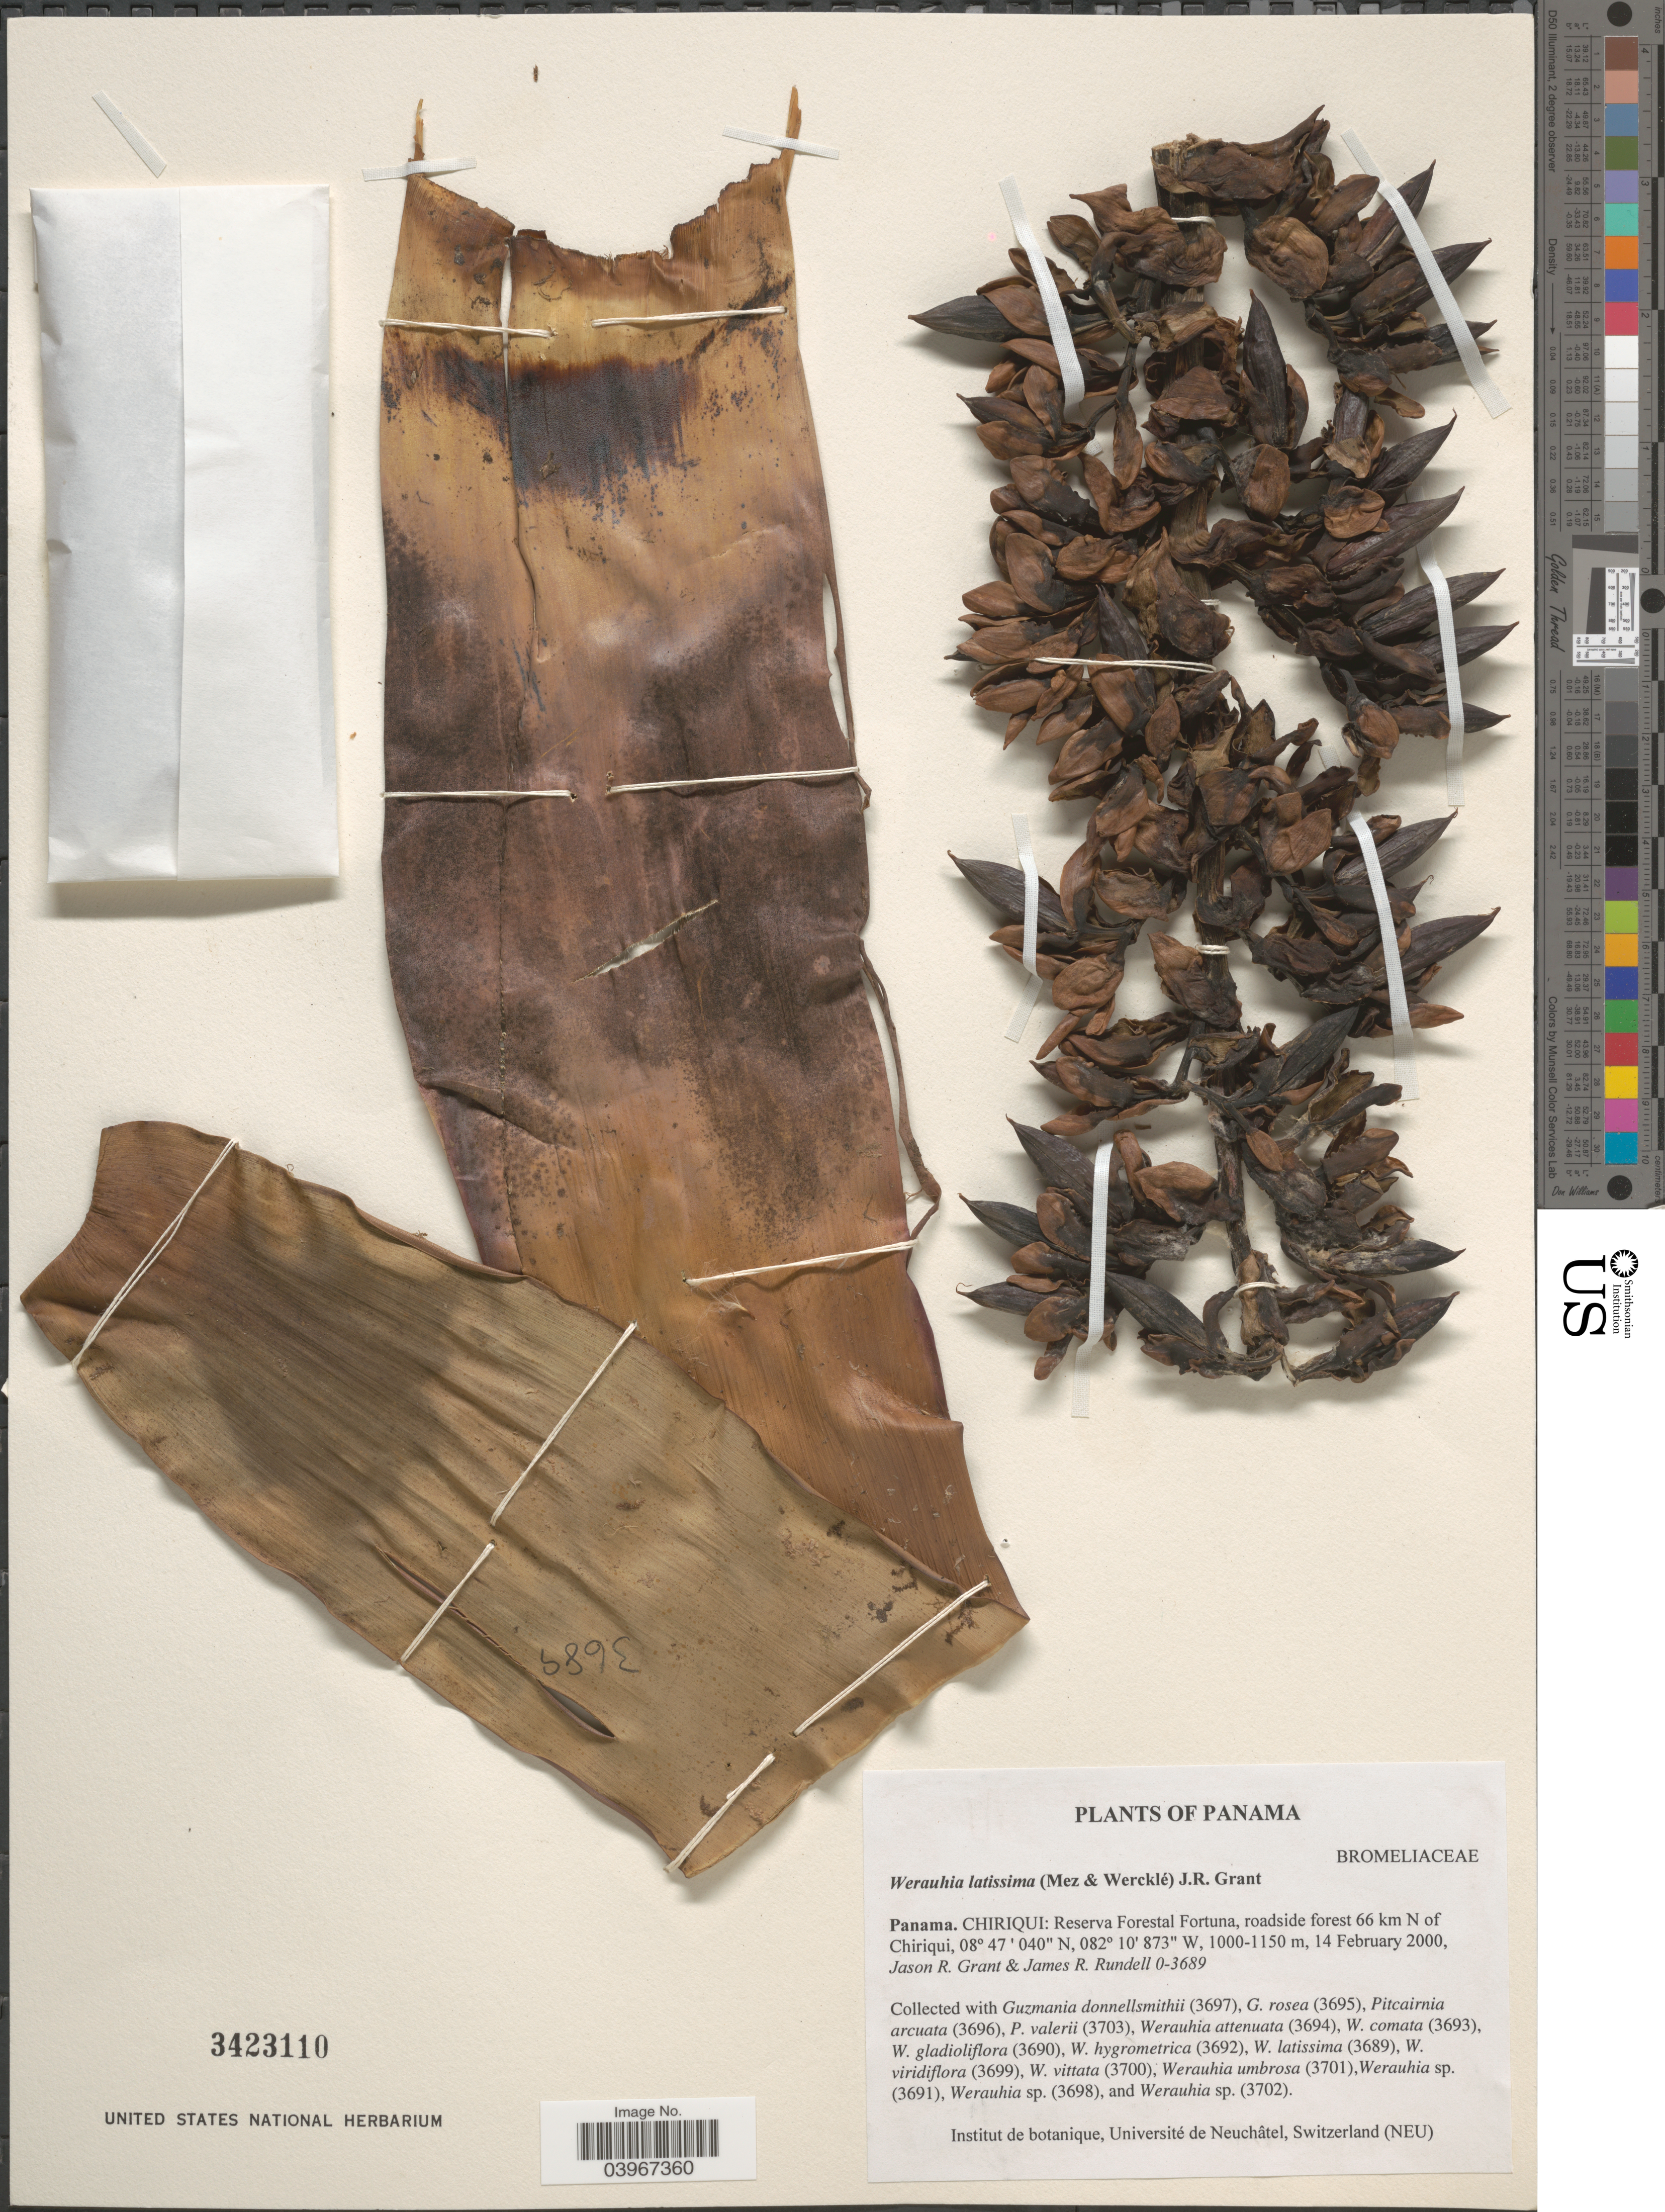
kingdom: Plantae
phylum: Tracheophyta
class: Liliopsida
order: Poales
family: Bromeliaceae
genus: Werauhia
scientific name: Werauhia latissima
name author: (Mez & Wercklé) J.R. Grant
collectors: J. R. Grant & J. R. Rundell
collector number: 0-3689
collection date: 2000-02-14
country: Panama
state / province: Chiriqui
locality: Reserva Forestal Fortuna, roadside forest 66 km north of Chiriqui.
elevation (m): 1000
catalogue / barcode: US 3423110